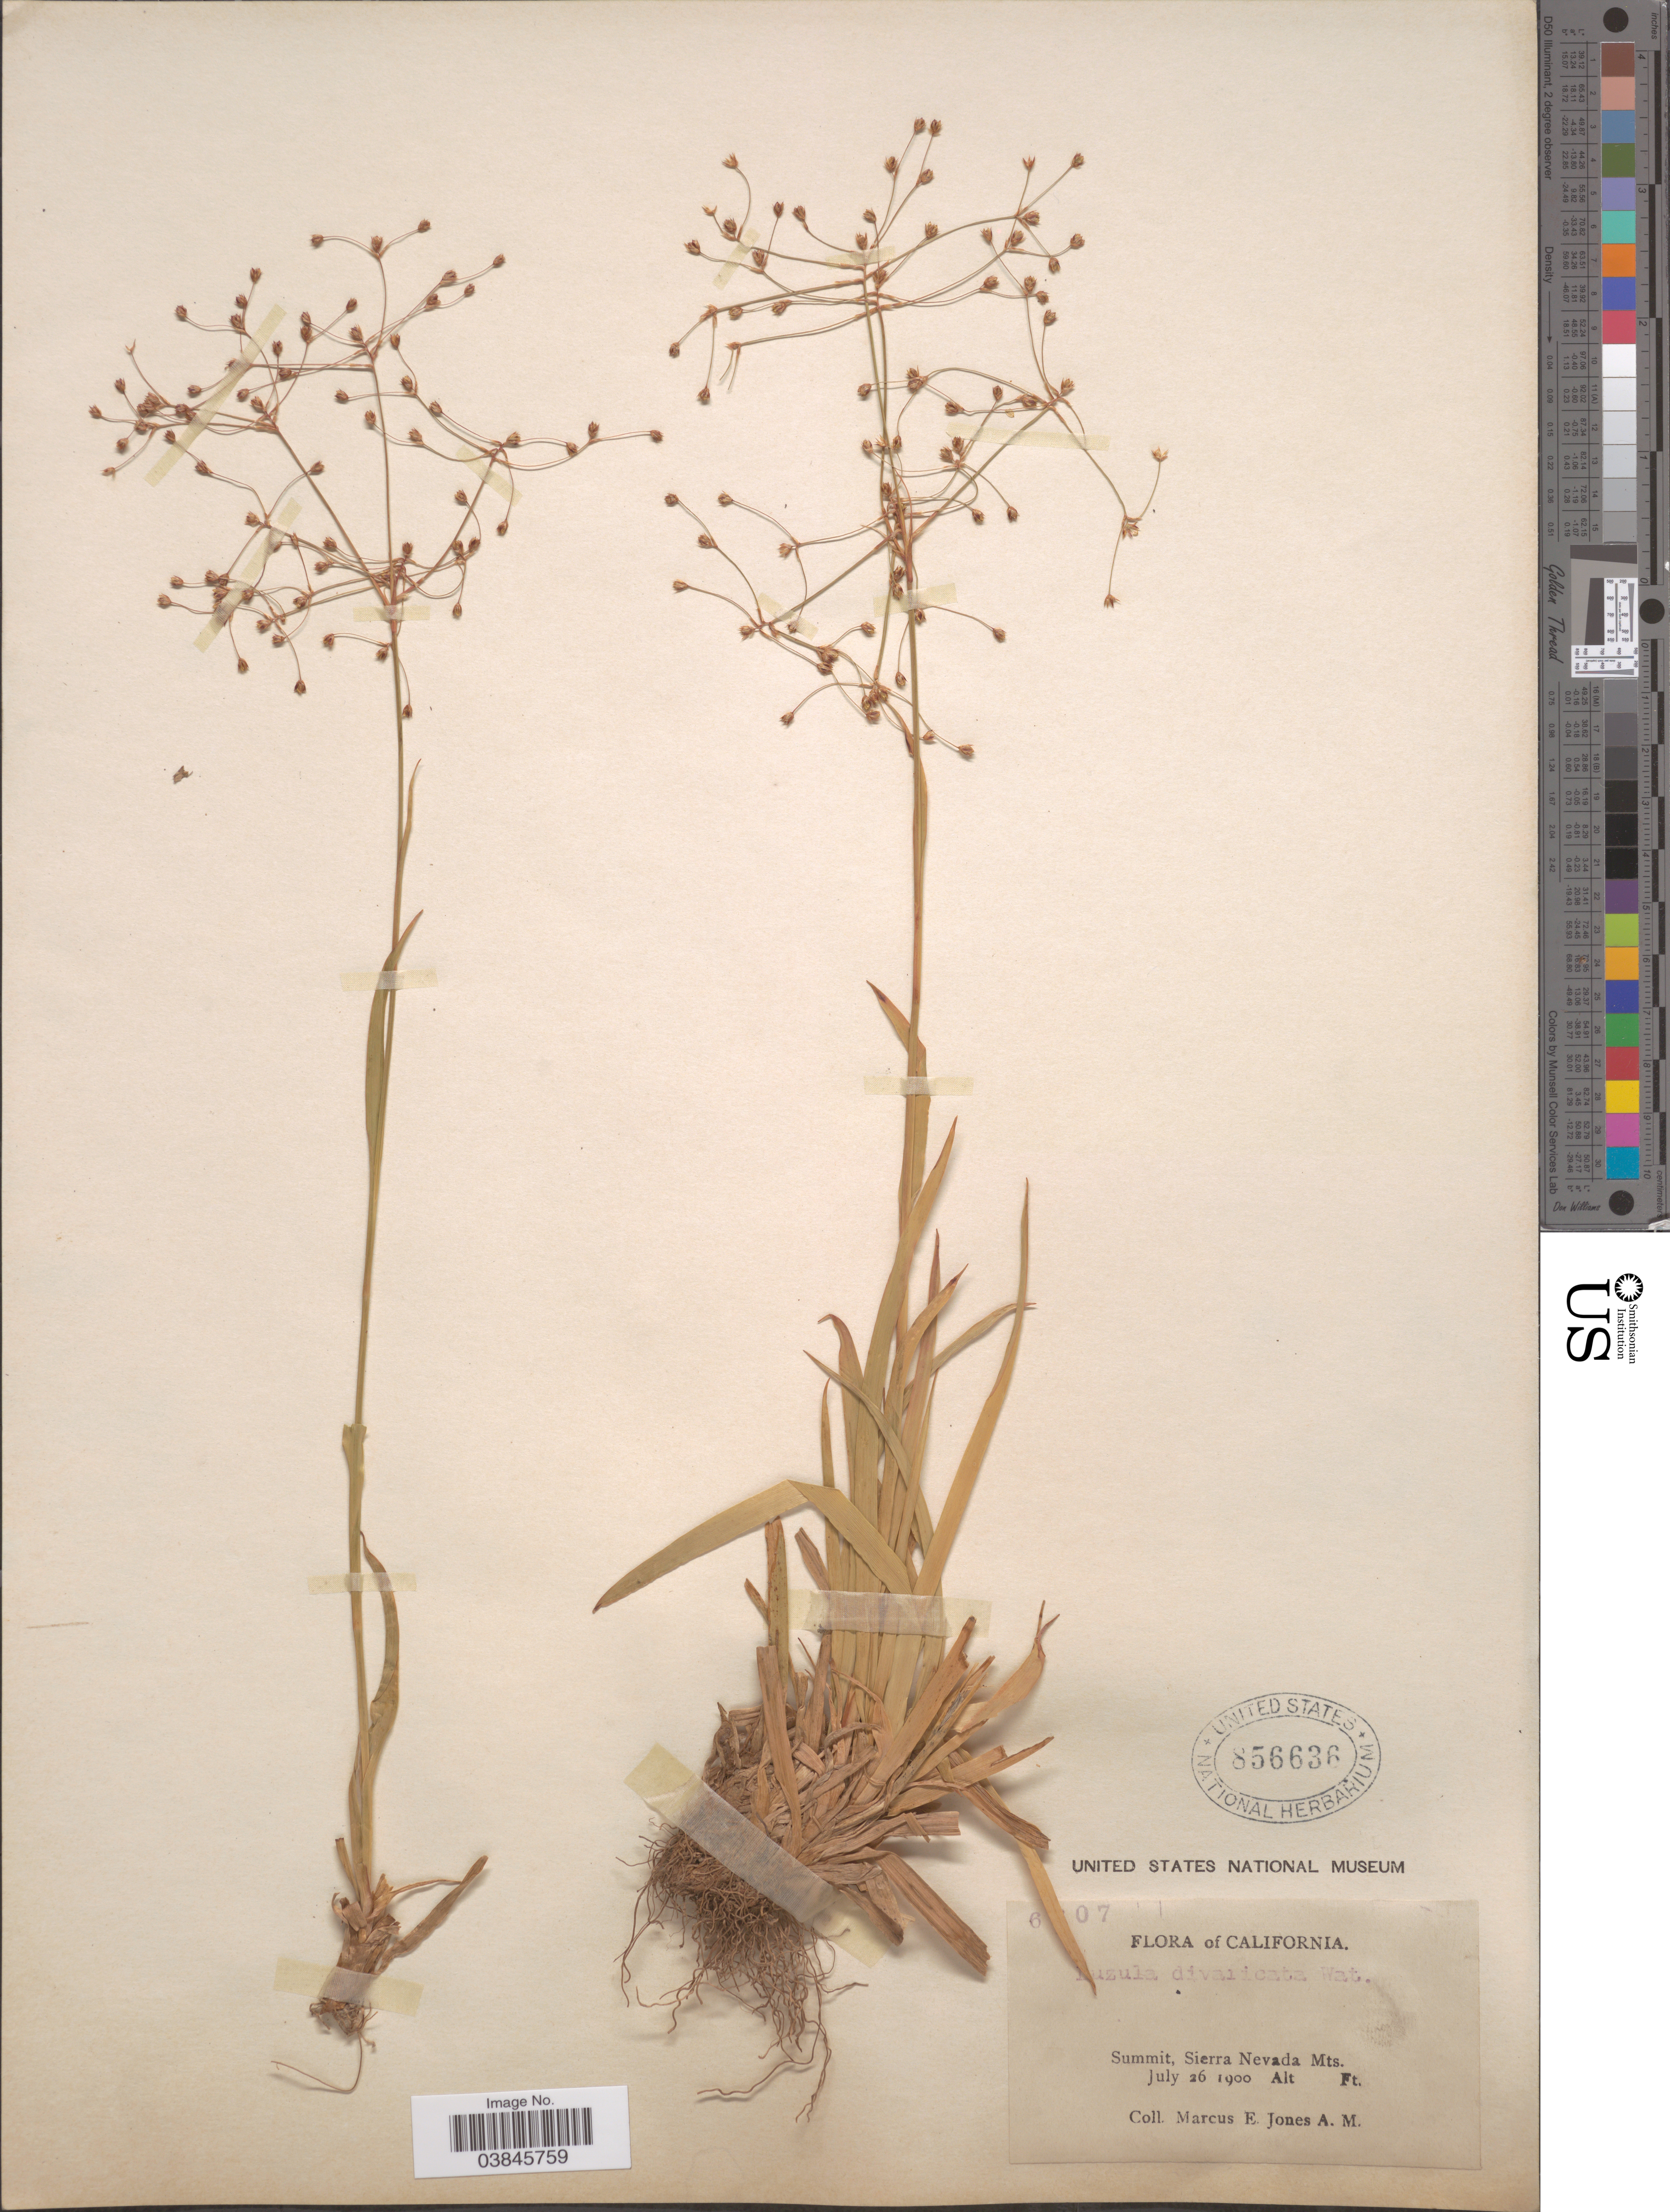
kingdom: Plantae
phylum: Tracheophyta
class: Liliopsida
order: Poales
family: Juncaceae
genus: Luzula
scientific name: Luzula divaricata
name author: S. Watson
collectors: M. E. Jones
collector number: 6!07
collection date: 1900-07-26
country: United States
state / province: California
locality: Summit, Sierra Nevada Mts.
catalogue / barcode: US 856636